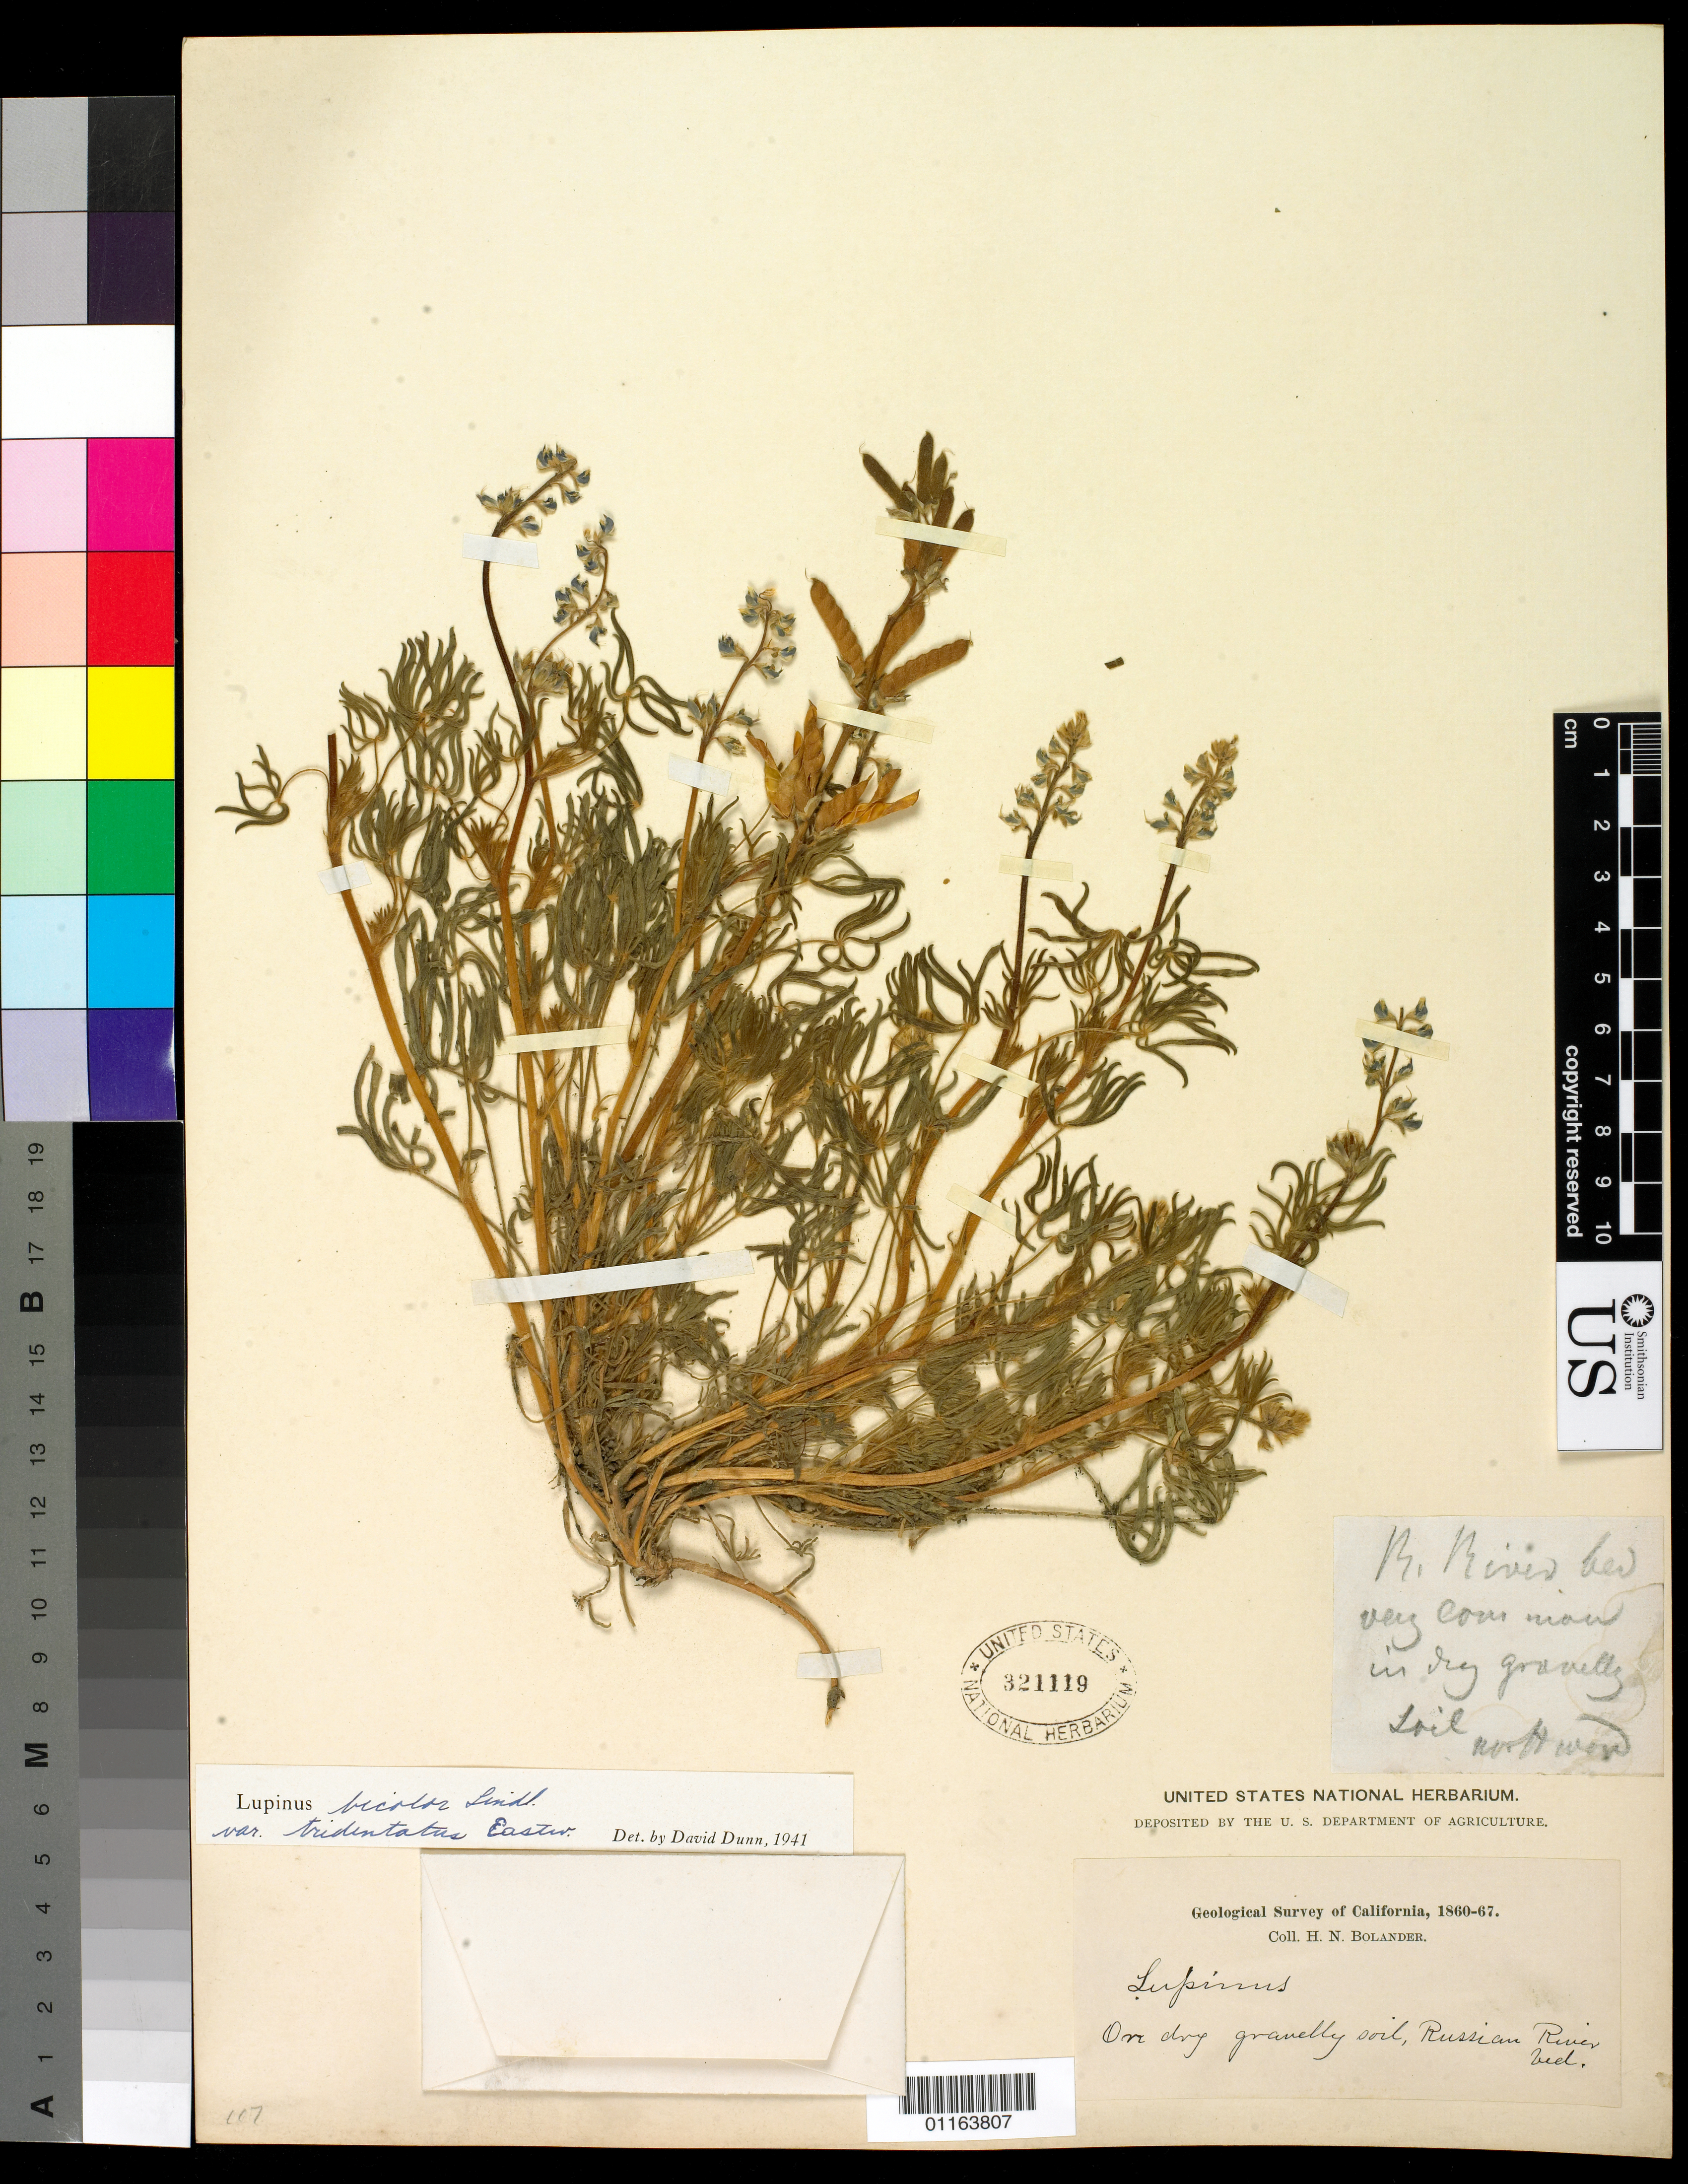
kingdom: Plantae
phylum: Tracheophyta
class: Magnoliopsida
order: Fabales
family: Fabaceae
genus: Lupinus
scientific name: Lupinus bicolor var. tridentatus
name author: Lindl.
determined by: Dunn, D.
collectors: H. Bolander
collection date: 1860/1867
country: United States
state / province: California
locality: Russian River.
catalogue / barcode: US 321119